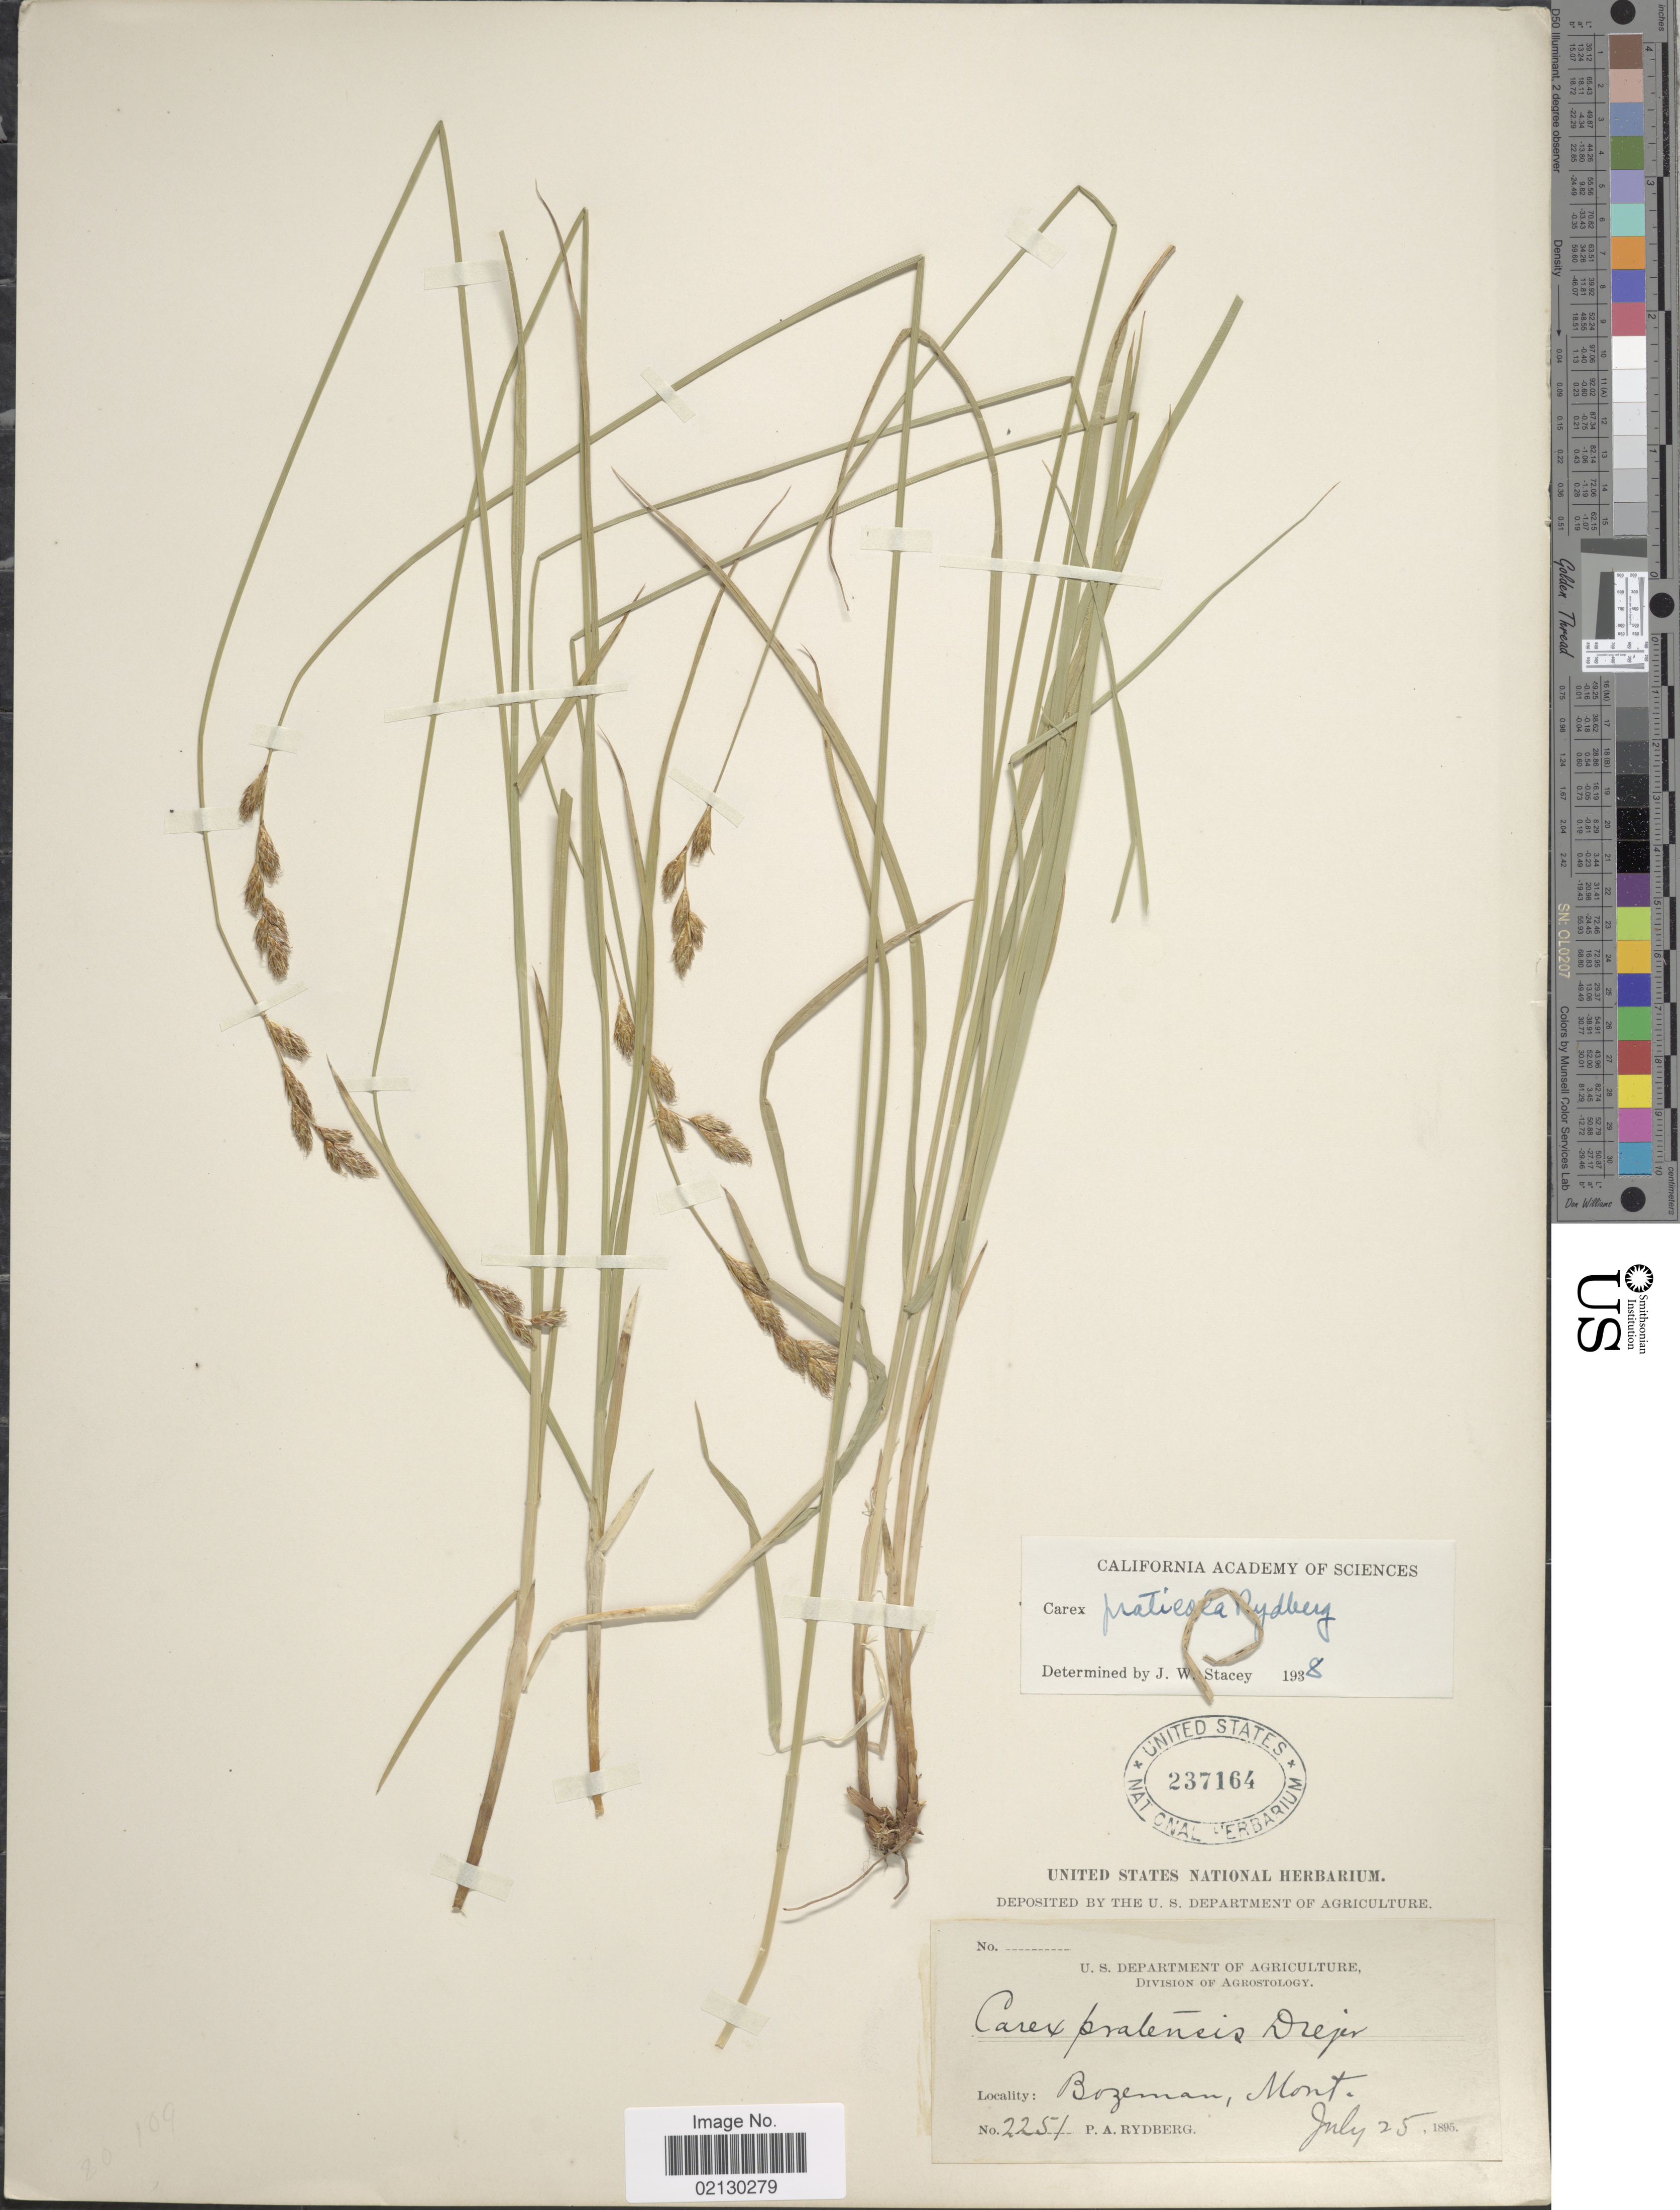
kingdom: Plantae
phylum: Tracheophyta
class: Liliopsida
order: Poales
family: Cyperaceae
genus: Carex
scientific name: Carex praticola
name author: Rydb.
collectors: P. A. Rydberg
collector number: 2251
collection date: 1895-07-25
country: United States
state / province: Montana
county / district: Gallatin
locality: Bozeman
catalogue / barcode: US 237164